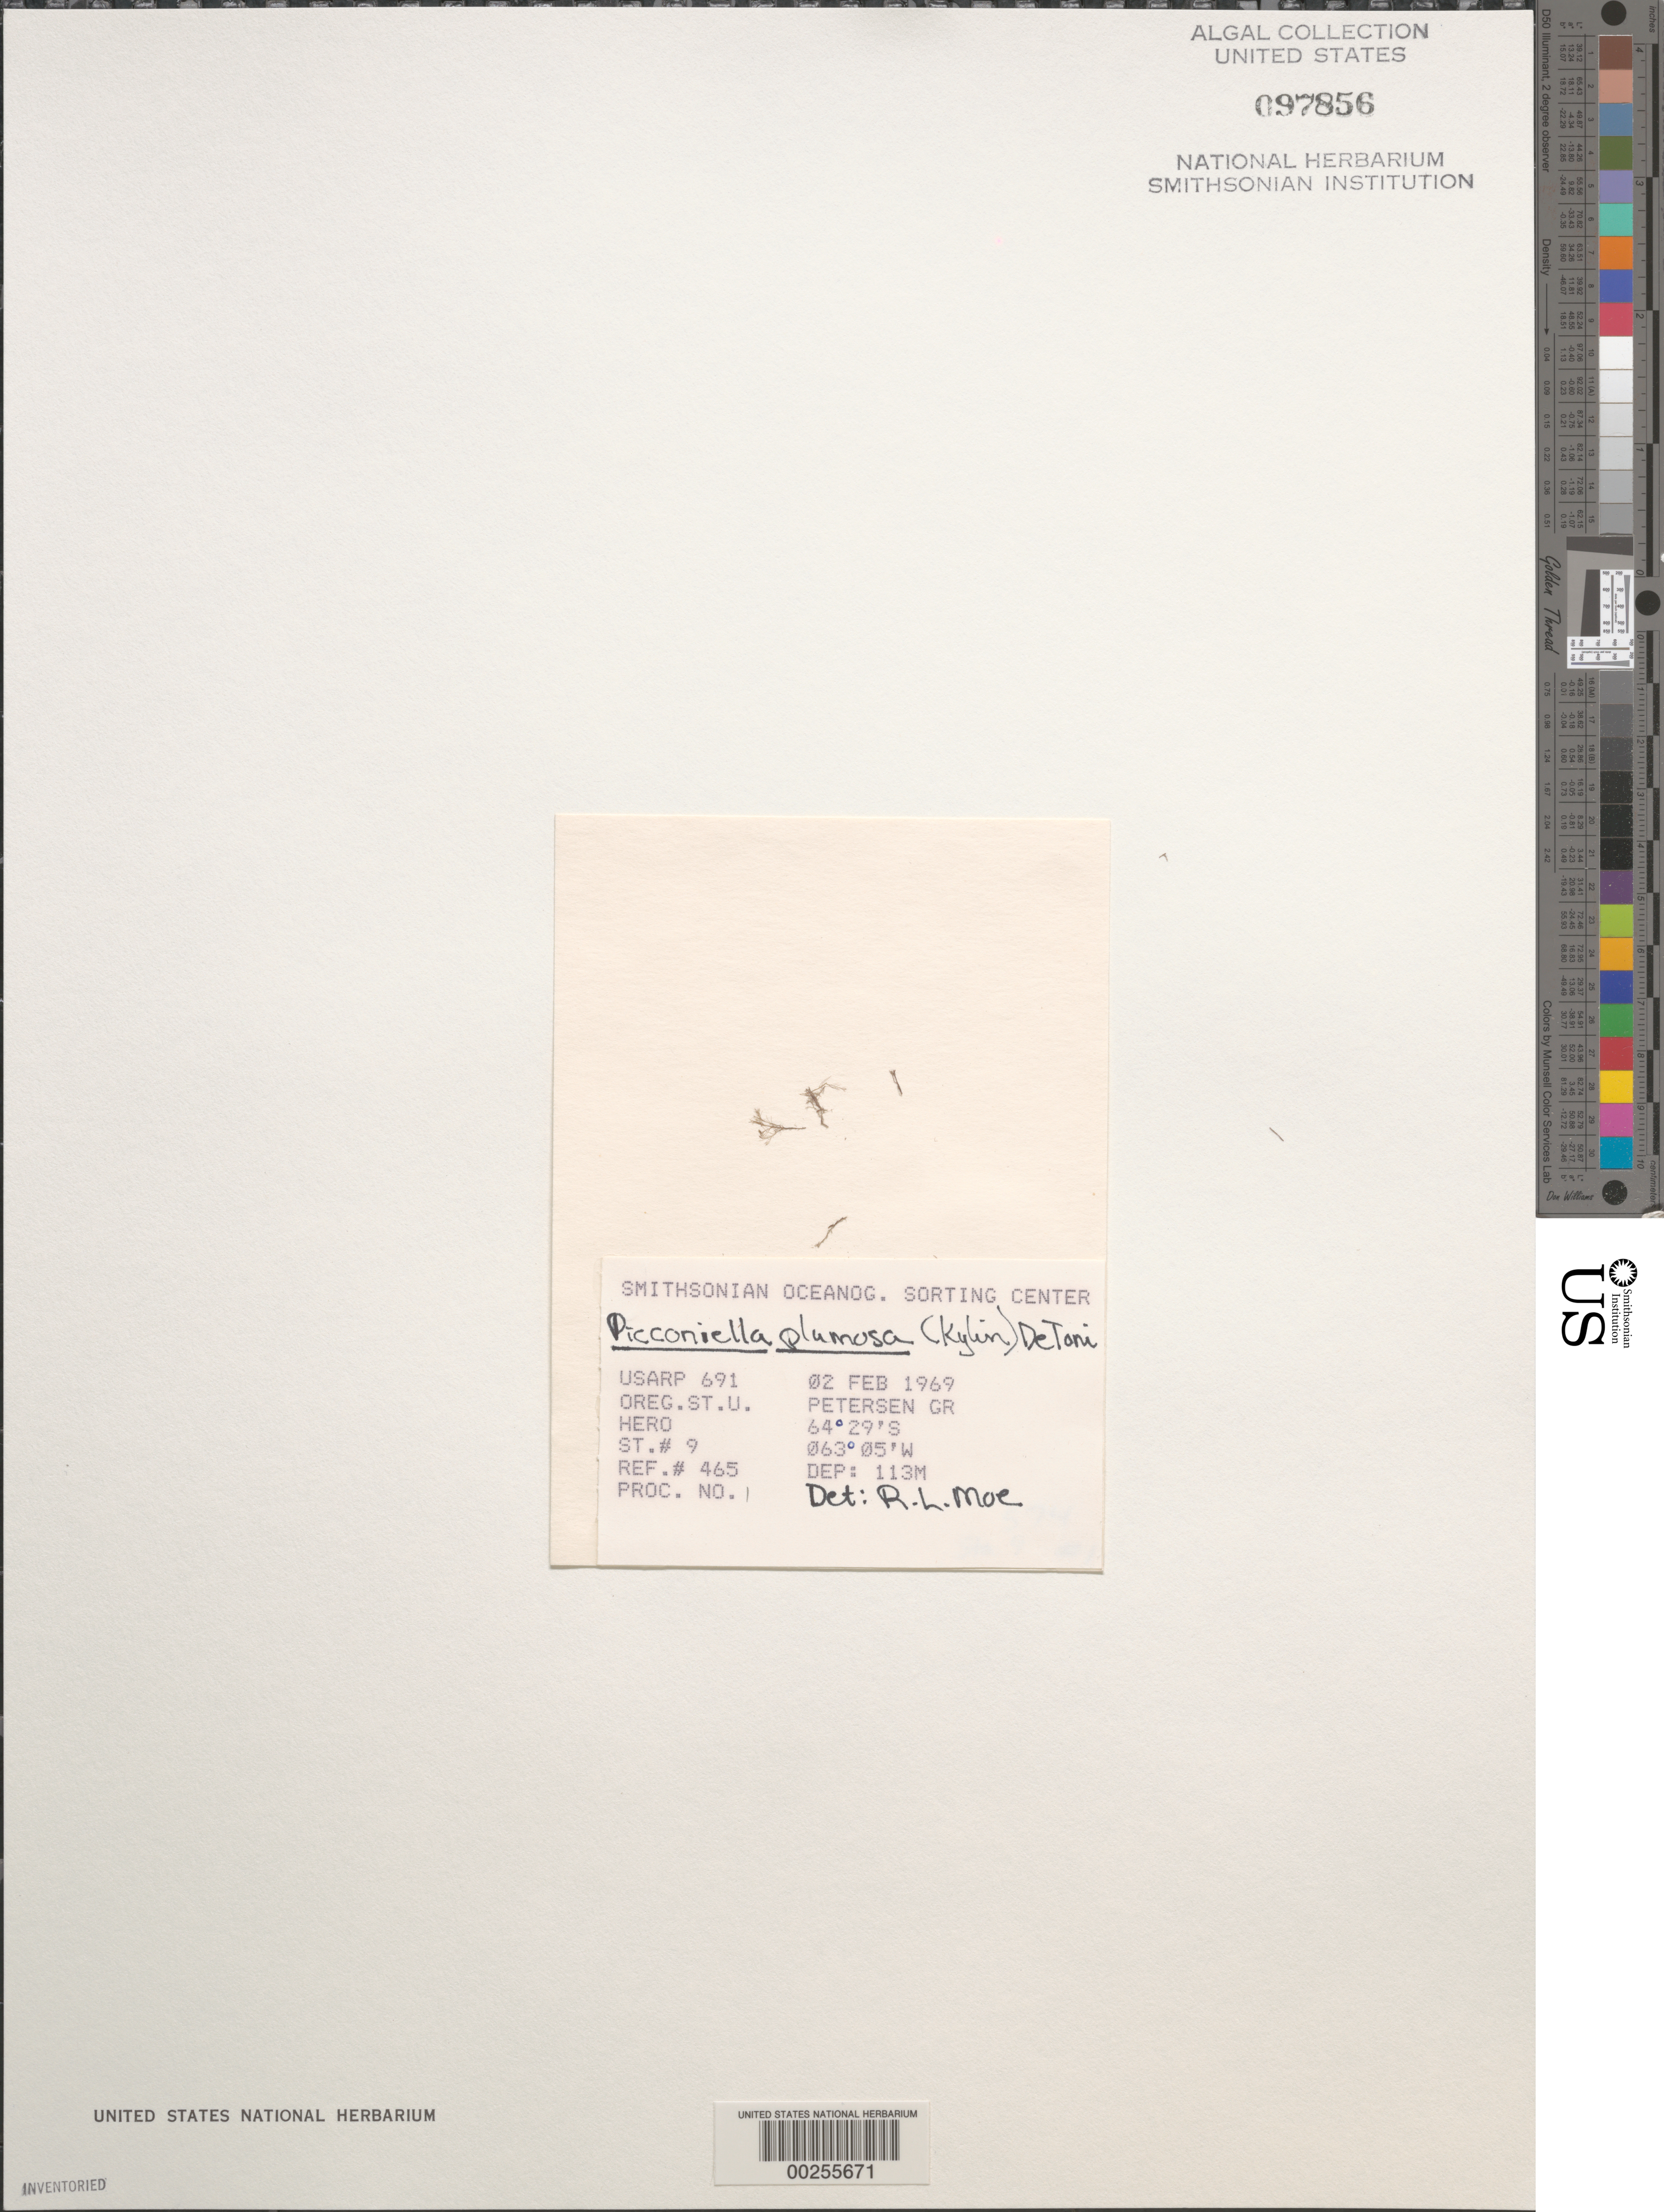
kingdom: Plantae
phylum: Rhodophyta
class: Florideophyceae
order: Ceramiales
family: Rhodomelaceae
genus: Picconiella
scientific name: Picconiella plumosa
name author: (Kylin) De Toni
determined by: Moe, R. L.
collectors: Oregon State University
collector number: Station 9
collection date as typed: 02 Feb 1969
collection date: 1969-02-02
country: Antarctica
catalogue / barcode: US 97856